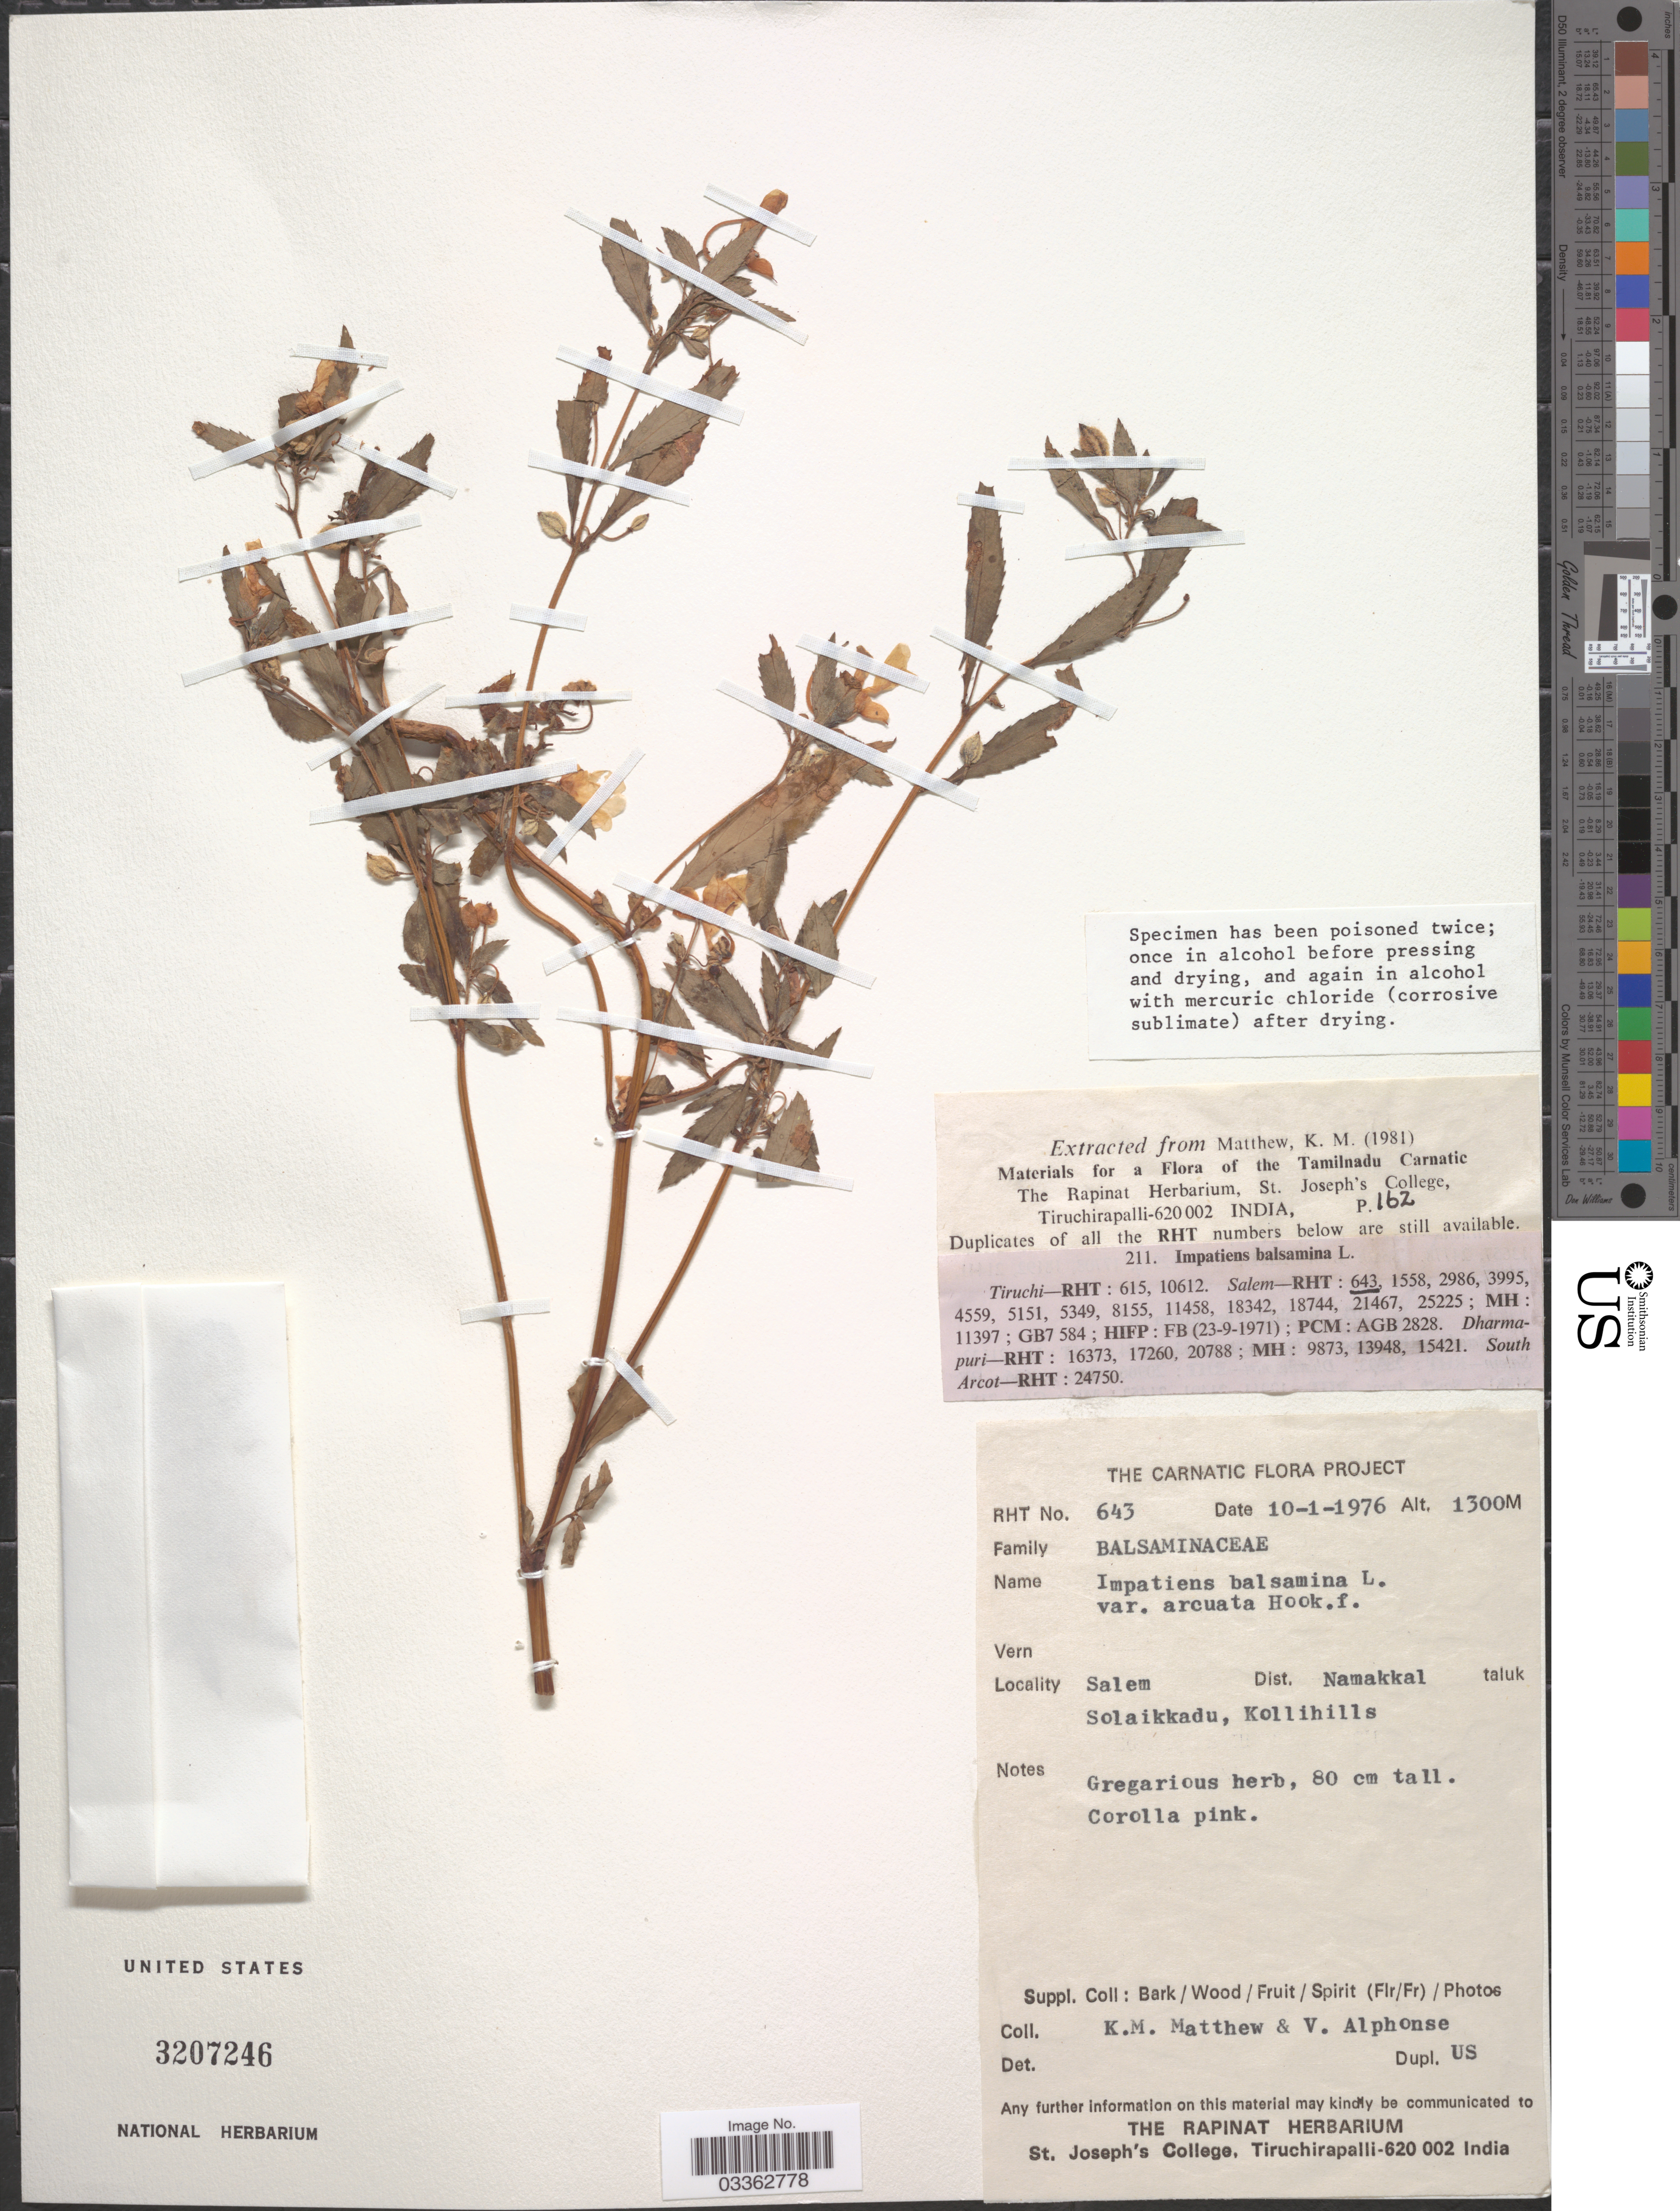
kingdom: Plantae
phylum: Tracheophyta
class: Magnoliopsida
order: Ericales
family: Balsaminaceae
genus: Impatiens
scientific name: Impatiens balsamina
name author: L.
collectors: K. M. Matthew & V. Alphonse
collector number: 643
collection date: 1976-01-10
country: India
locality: Salem Dist. Namakkal taluk. Solaikadu, Kollihills.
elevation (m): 1300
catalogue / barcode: US 3207246